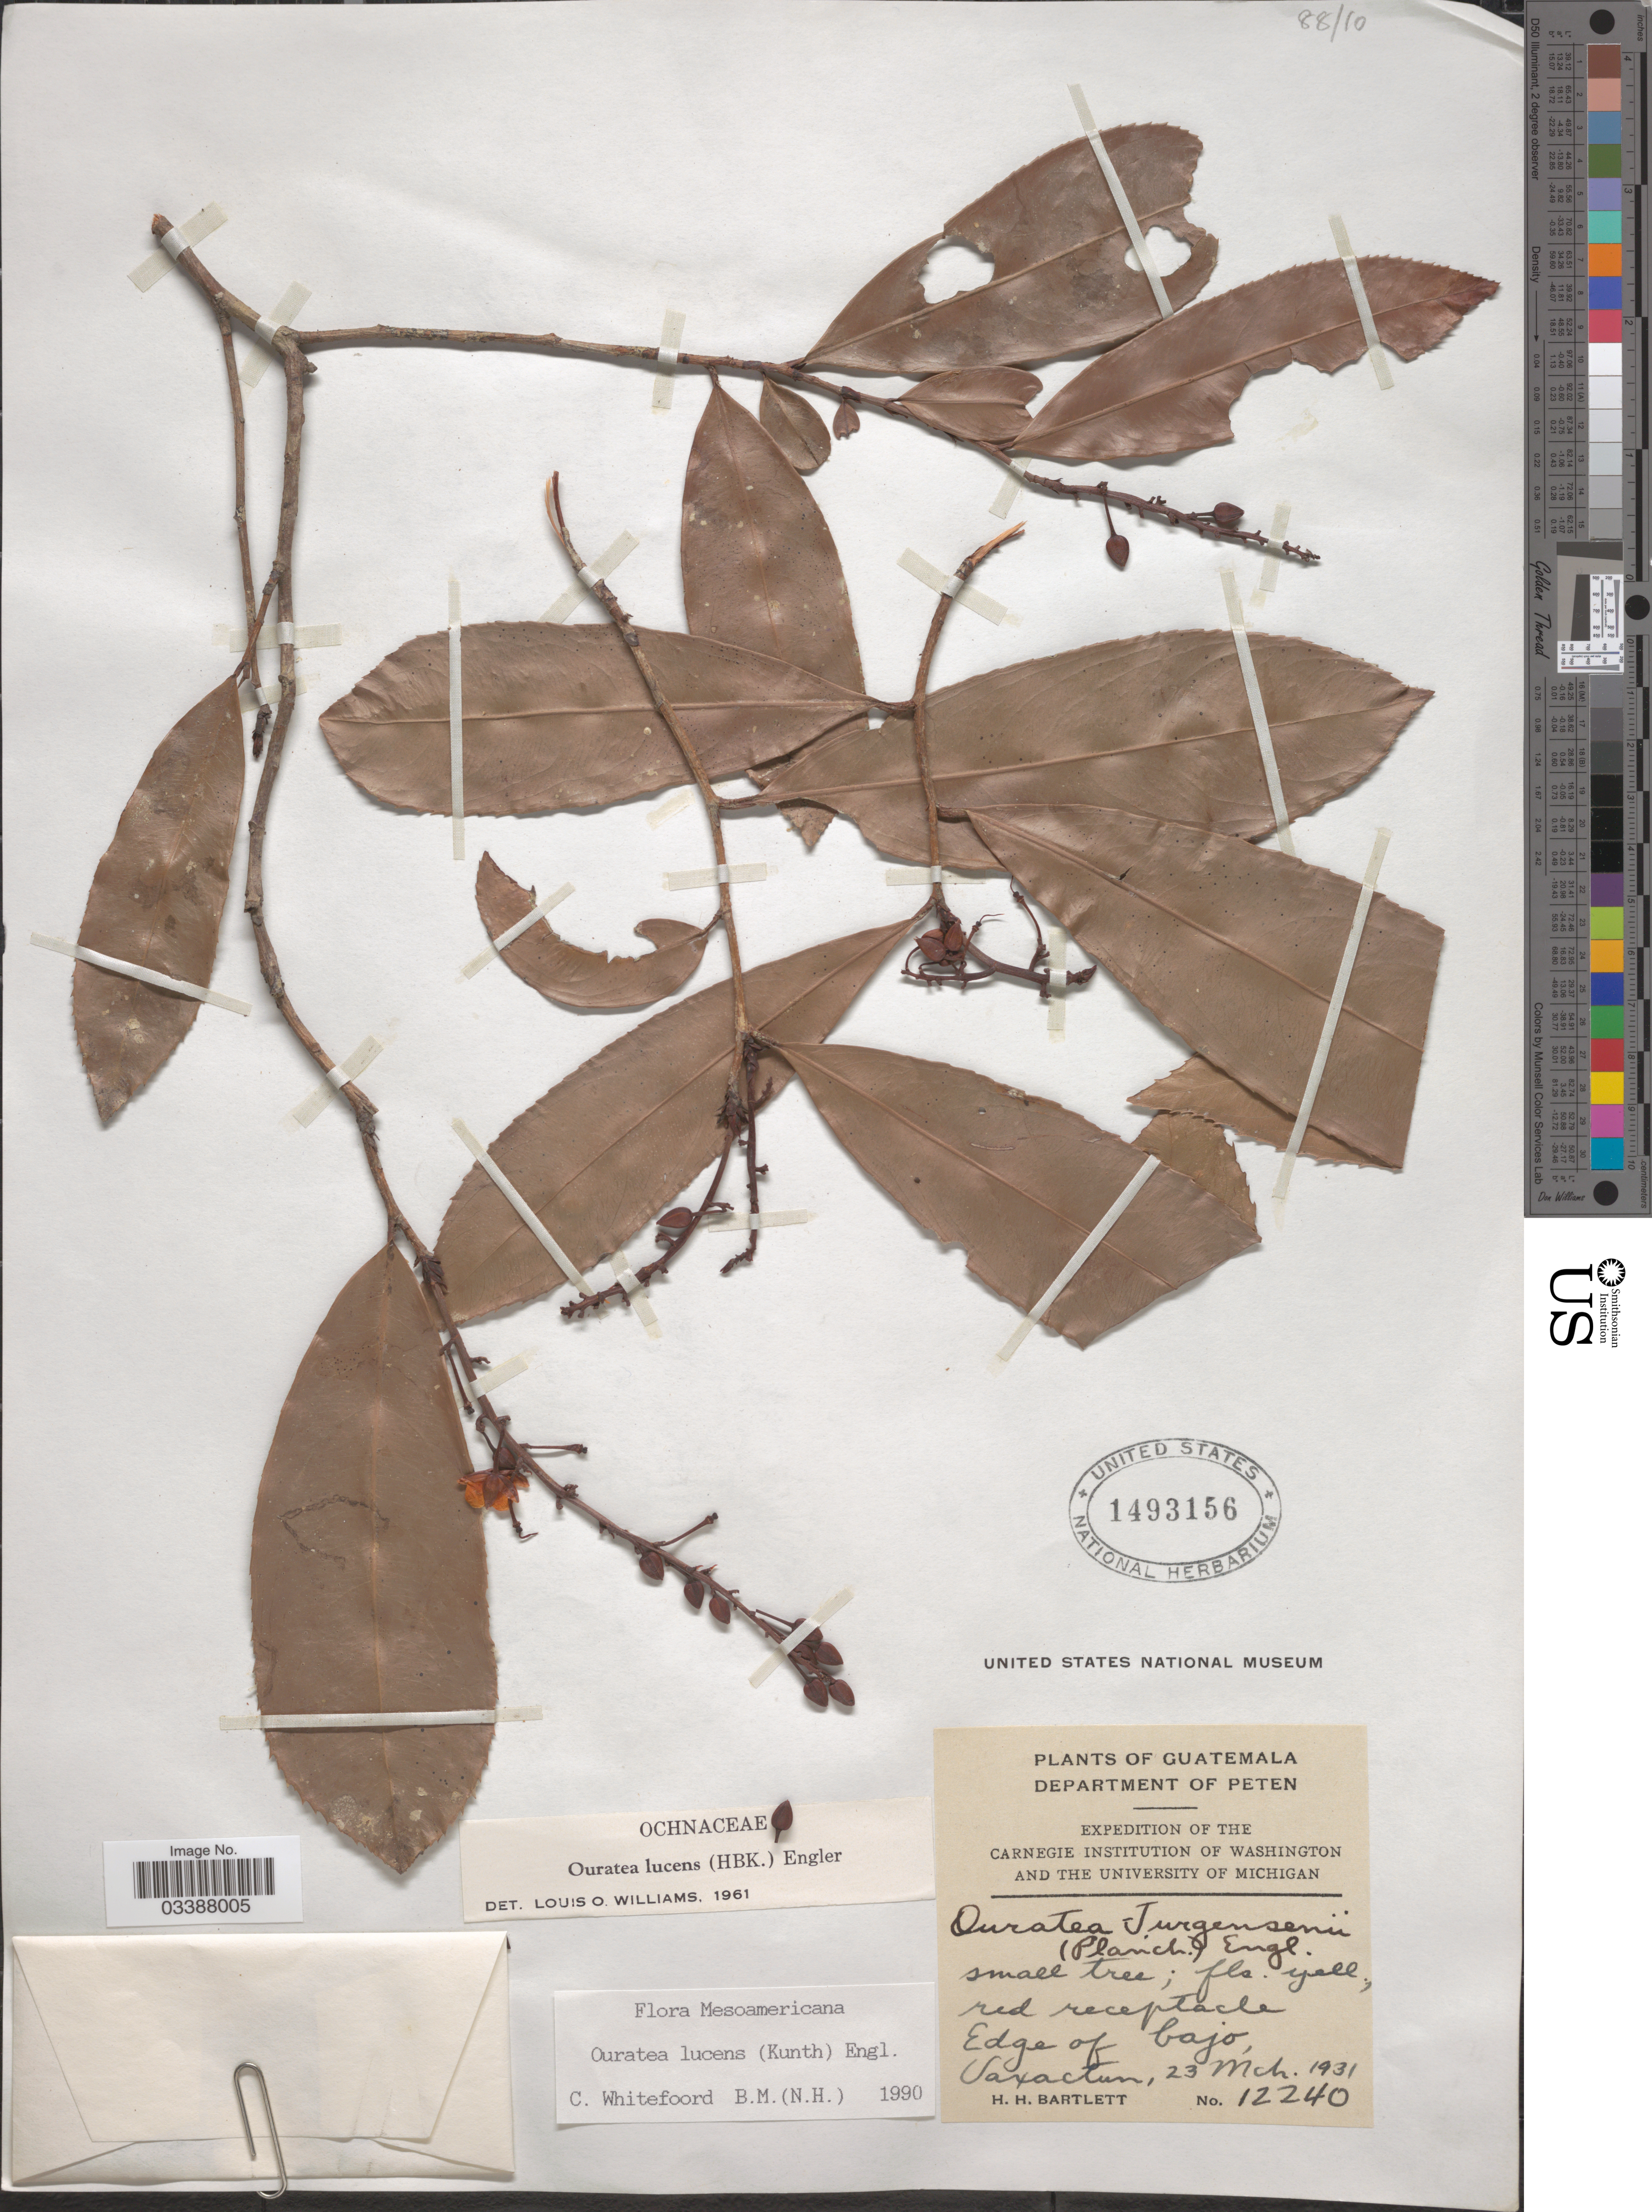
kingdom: Plantae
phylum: Tracheophyta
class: Magnoliopsida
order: Malpighiales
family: Ochnaceae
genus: Ouratea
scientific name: Ouratea lucens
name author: (Kunth) Engl.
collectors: H. H. Bartlett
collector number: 12240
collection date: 1931-03-23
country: Guatemala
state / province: El Petén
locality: Department of Peten. Edge of bajo, Uaxactun.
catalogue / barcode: US 1493156